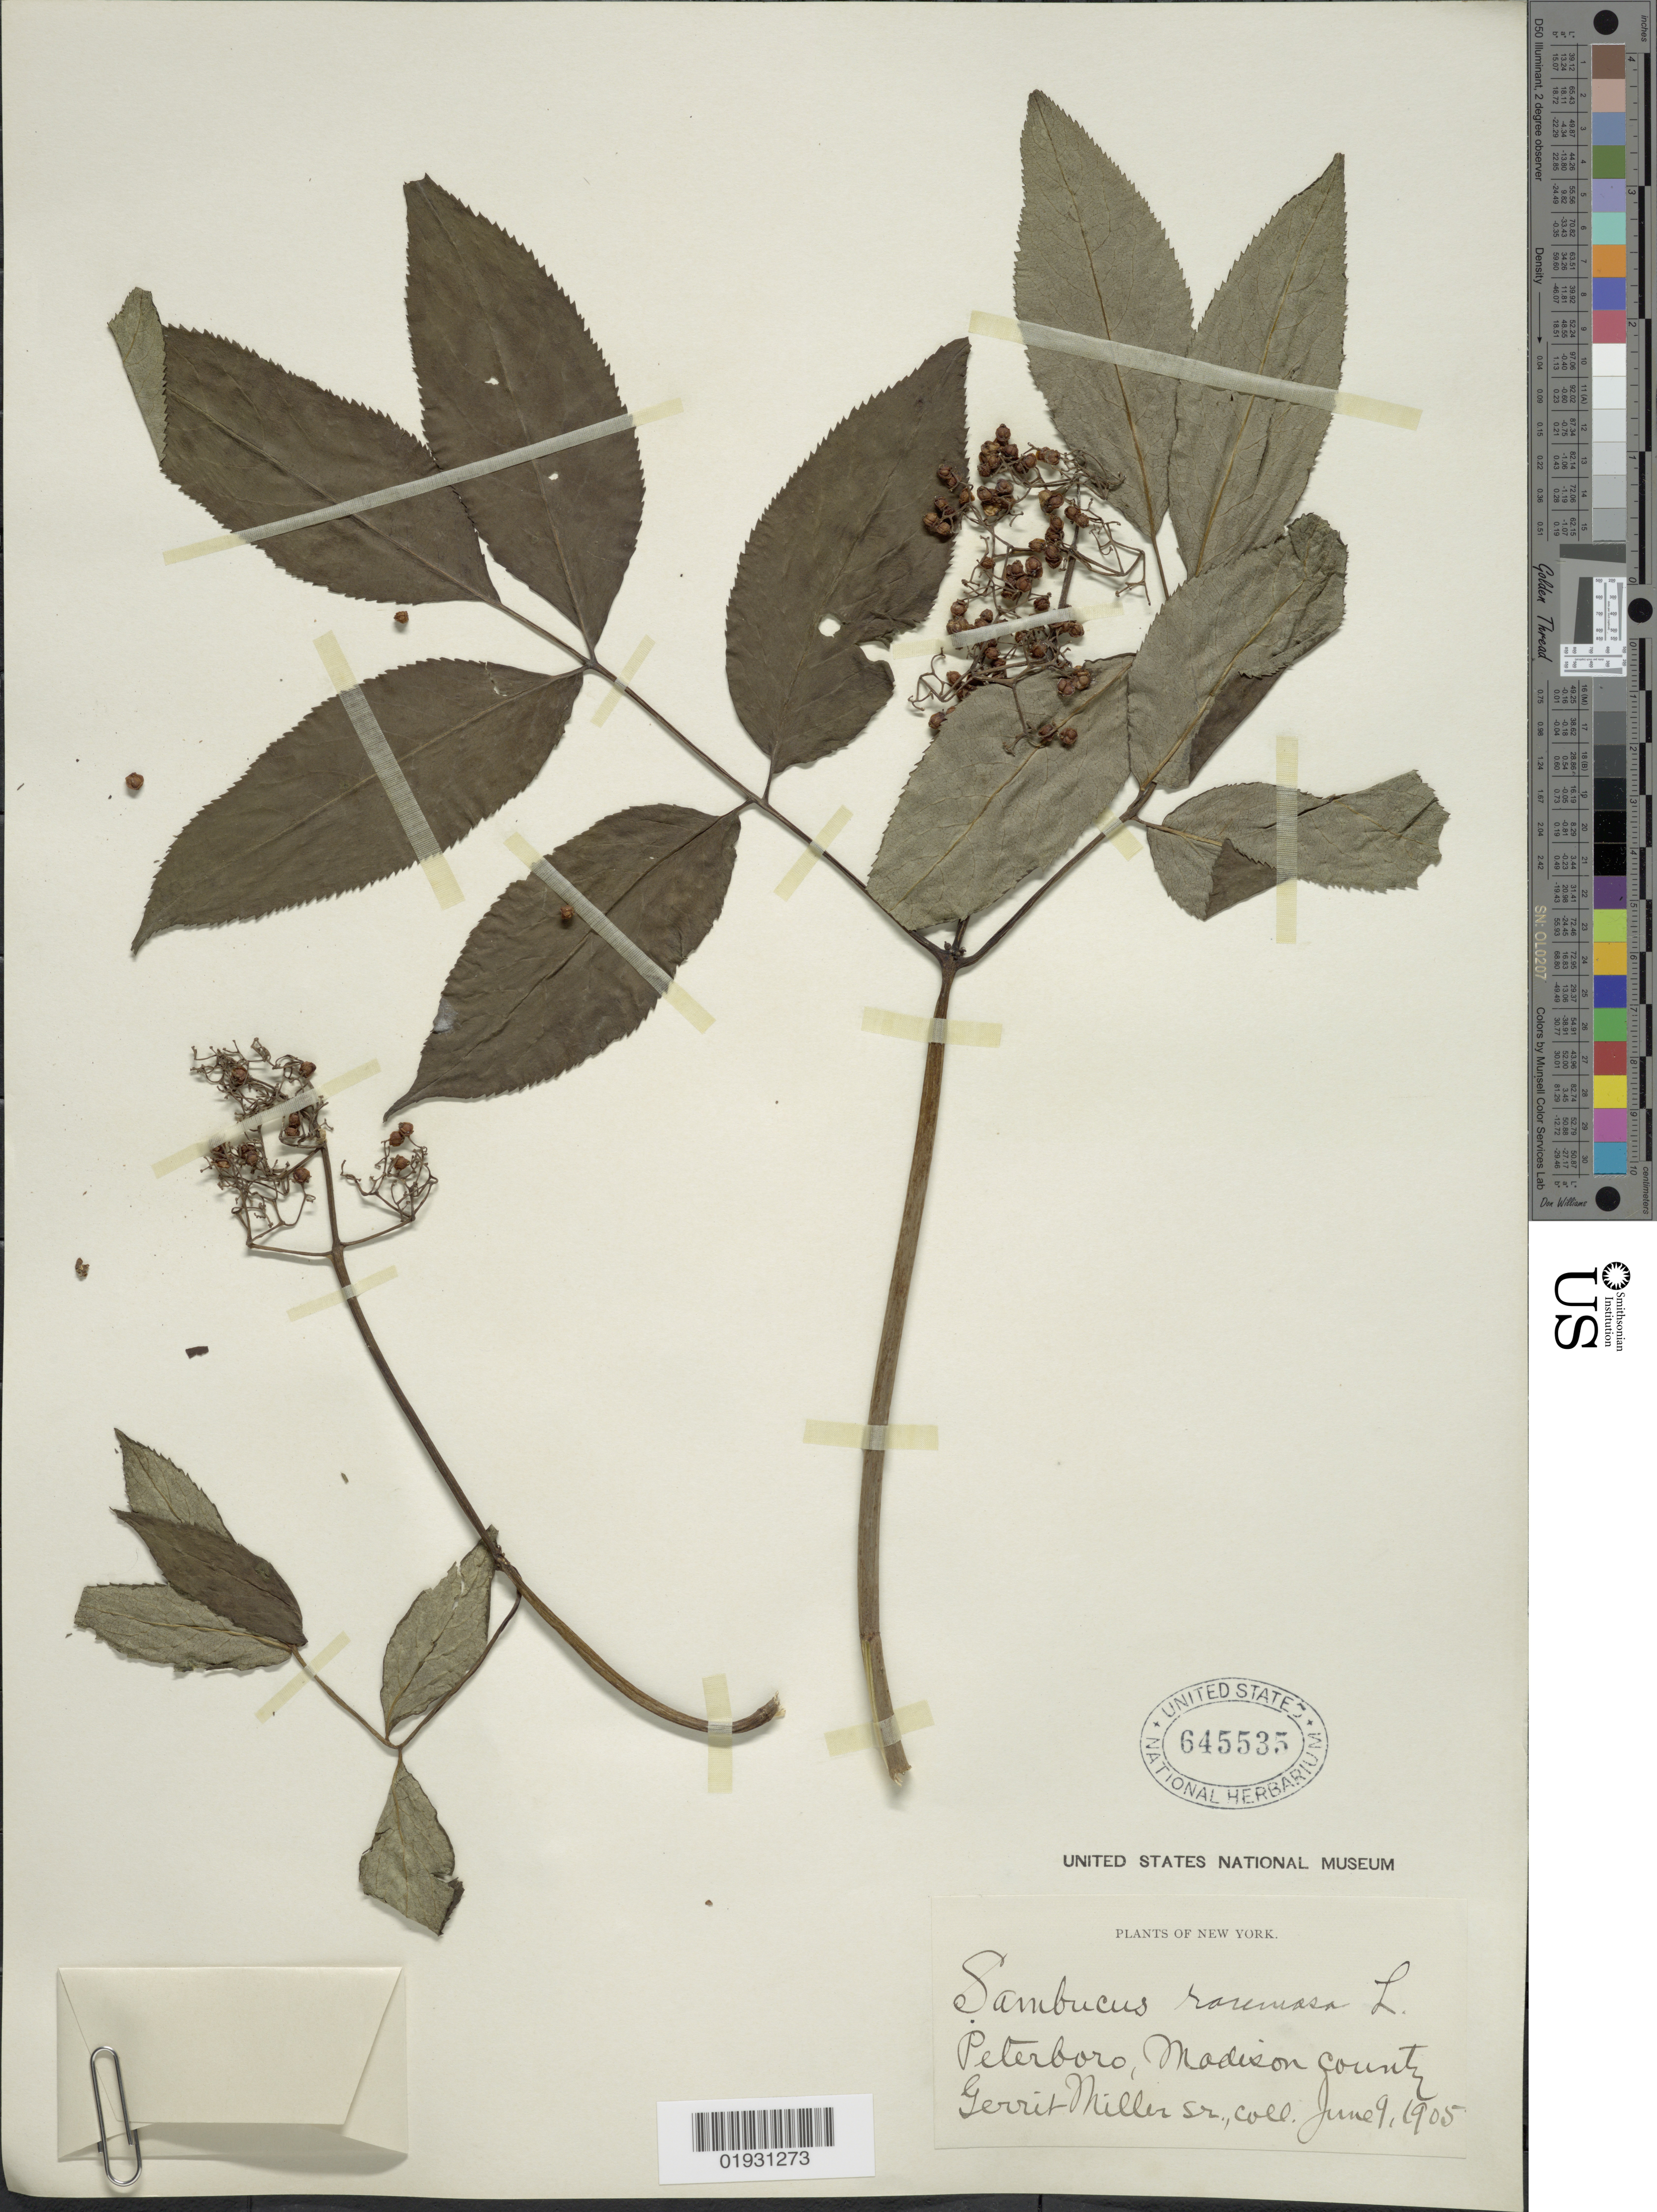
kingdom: Plantae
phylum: Tracheophyta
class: Magnoliopsida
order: Dipsacales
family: Viburnaceae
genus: Sambucus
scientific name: Sambucus racemosa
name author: L.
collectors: G. S. Miller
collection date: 1905-06-09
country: United States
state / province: New York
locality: Peterboro, Madison county.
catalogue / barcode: US 645535